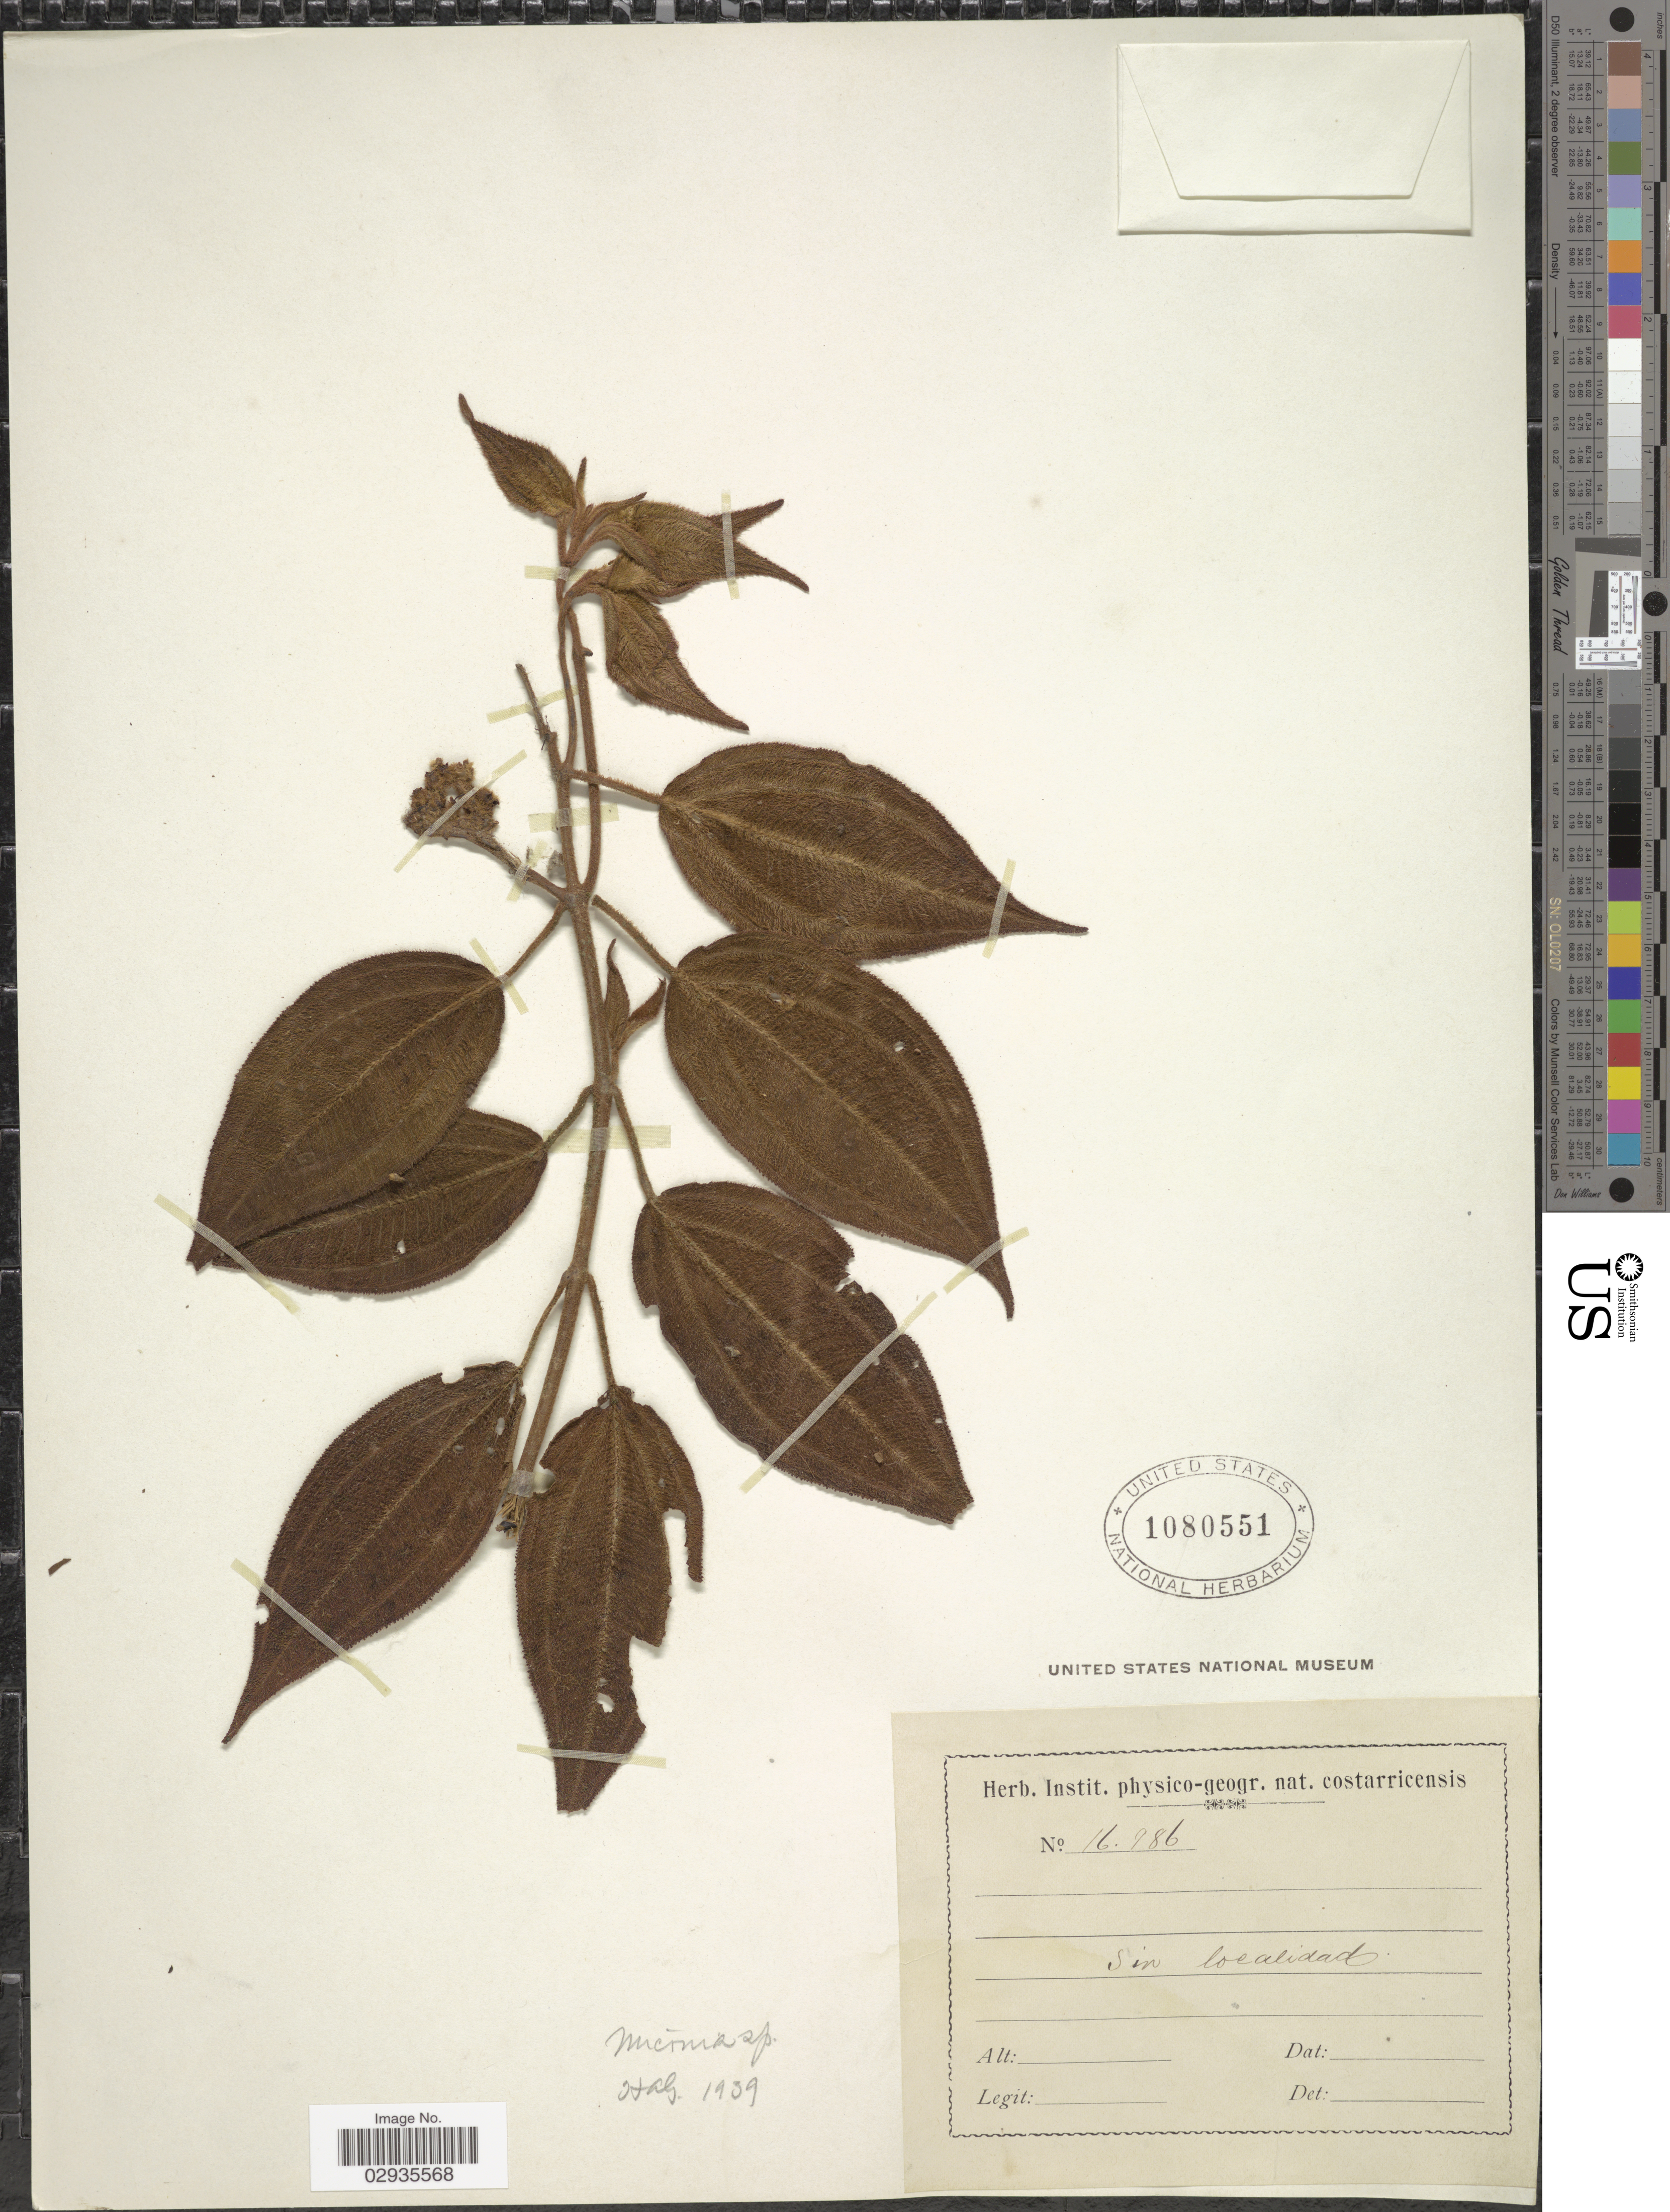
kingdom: Plantae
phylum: Tracheophyta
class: Magnoliopsida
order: Myrtales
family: Melastomataceae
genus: Miconia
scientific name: Miconia sp.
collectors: ex herb. Instit. physico-geogr. nat. costarricensis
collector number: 16986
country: Costa Rica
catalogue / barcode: US 1080551